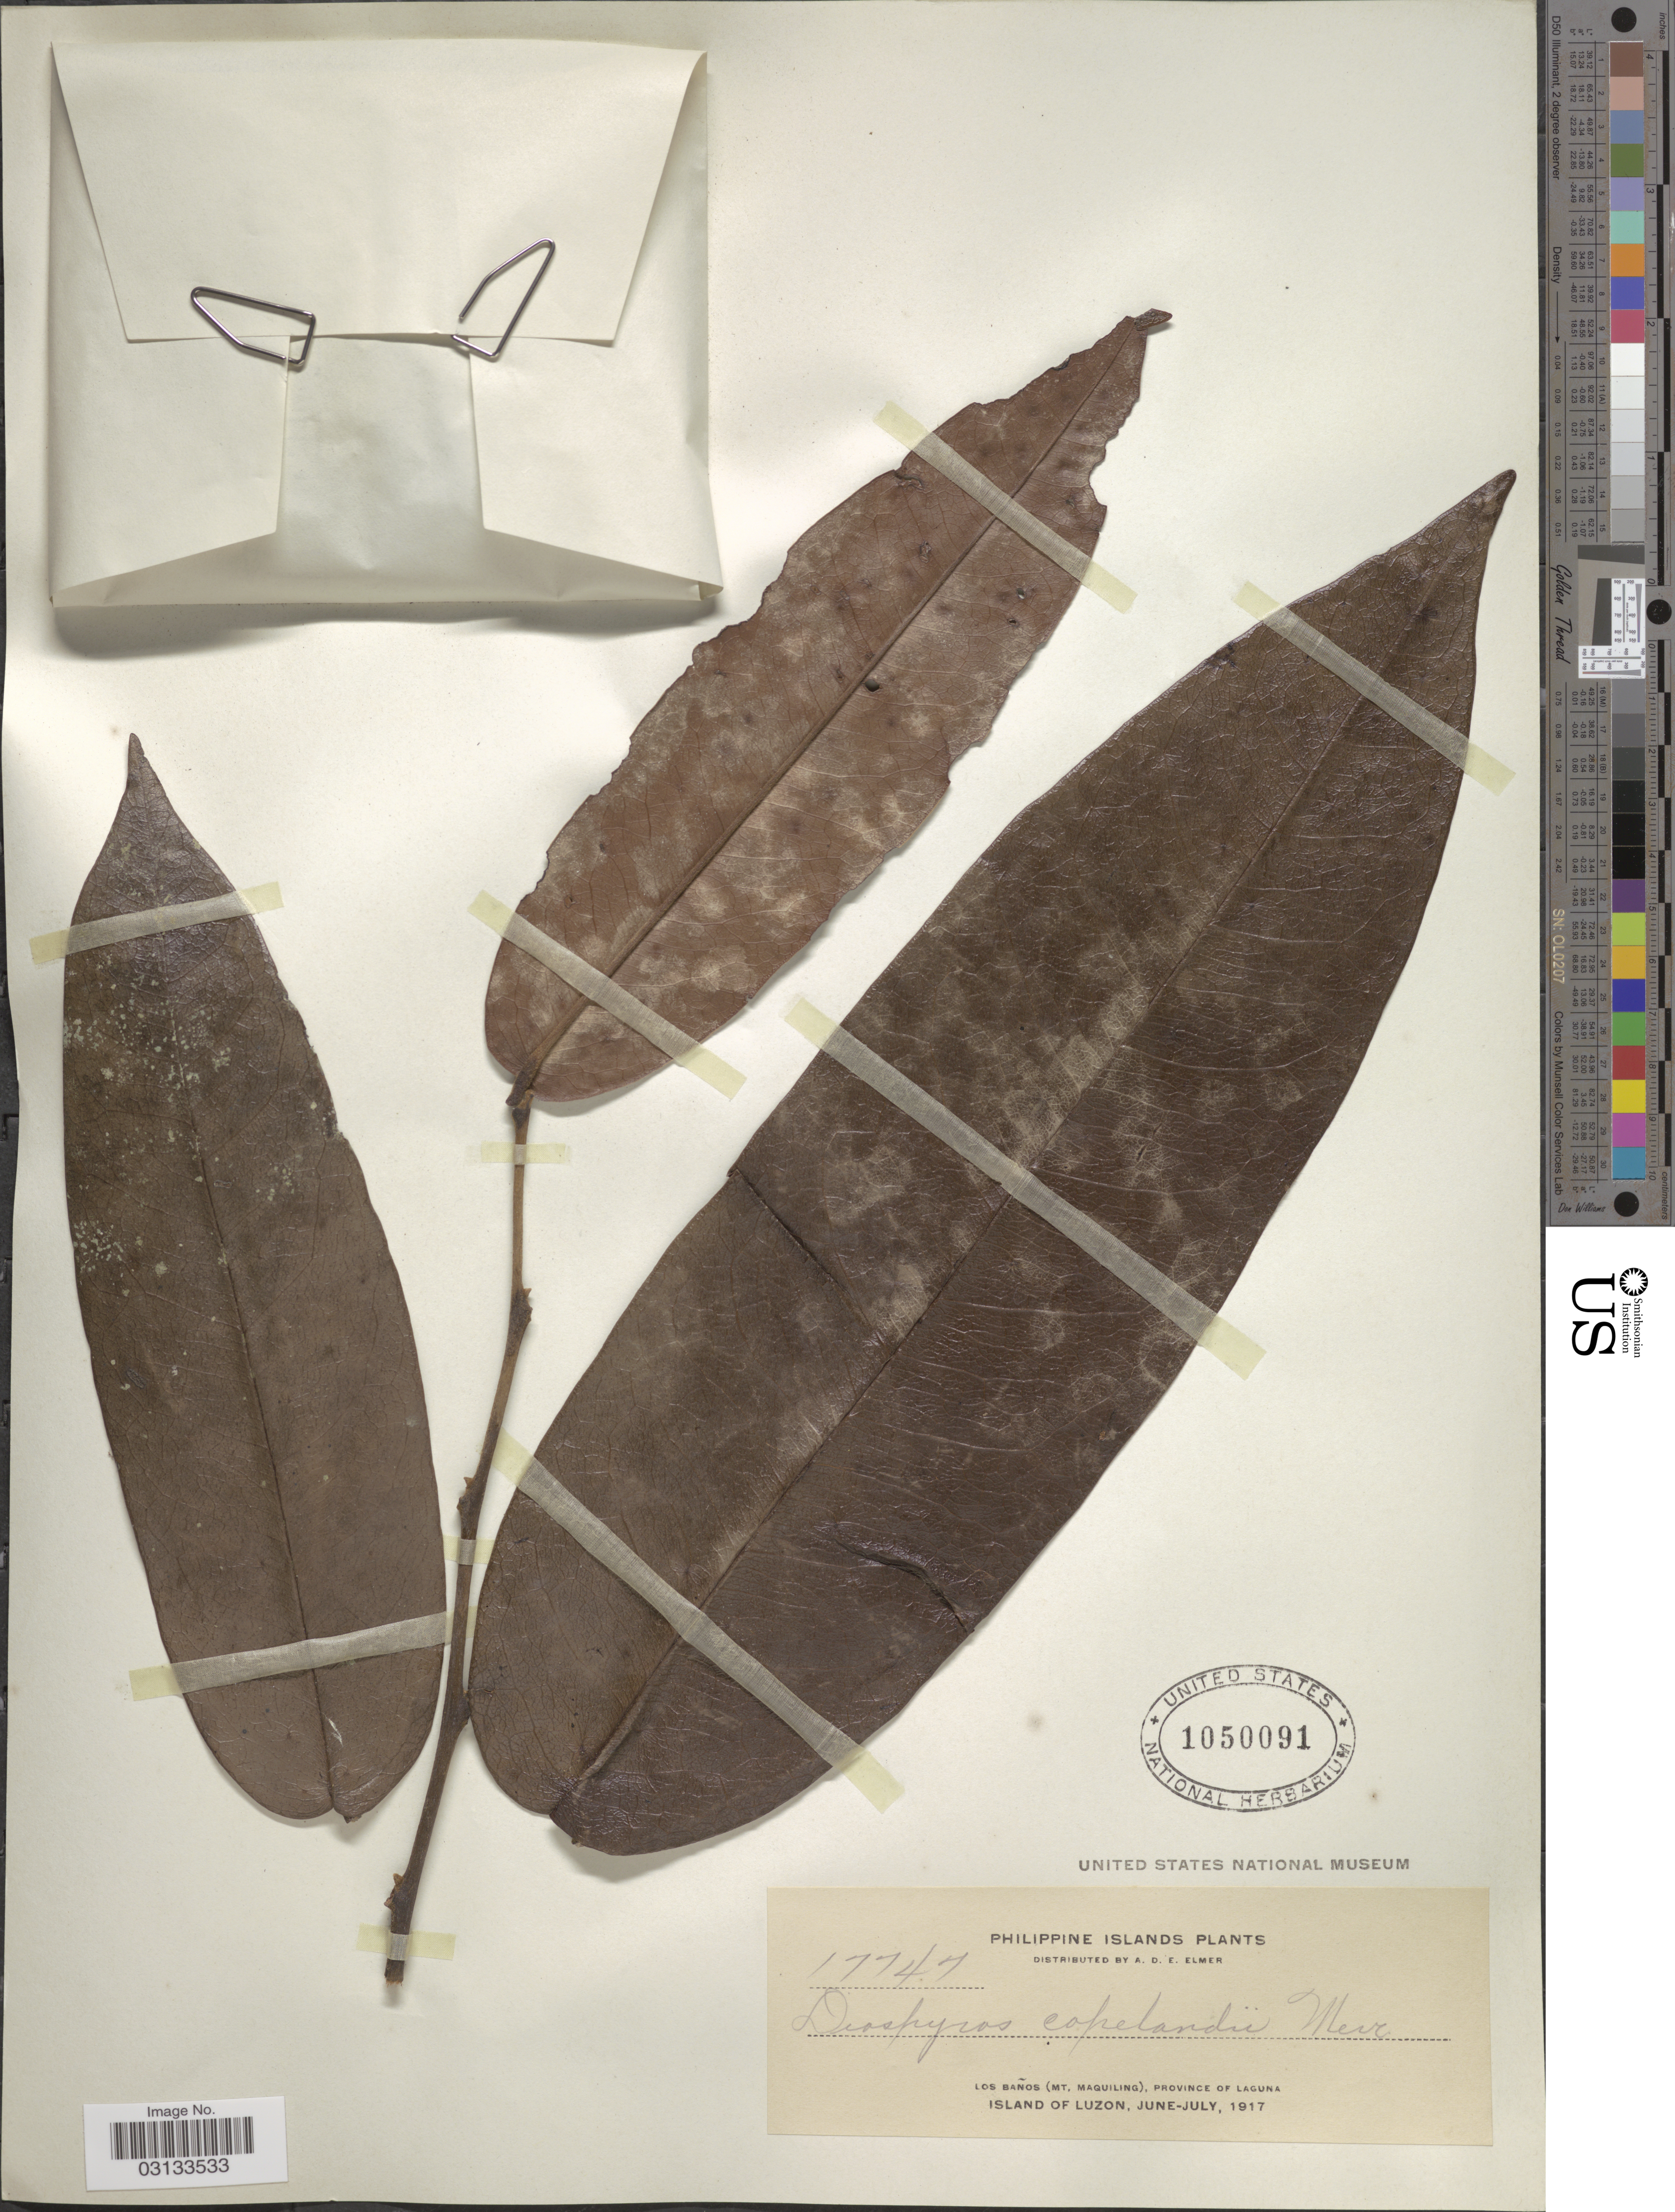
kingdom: Plantae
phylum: Tracheophyta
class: Magnoliopsida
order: Ericales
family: Ebenaceae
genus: Diospyros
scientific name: Diospyros copelandii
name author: Merr.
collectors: A. D. E. Elmer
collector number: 17747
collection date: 1917-06/1917-07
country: Philippines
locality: Los Baños (Mt. Maquiling), Province of Laguna, Island of Luzon.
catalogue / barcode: US 1050091